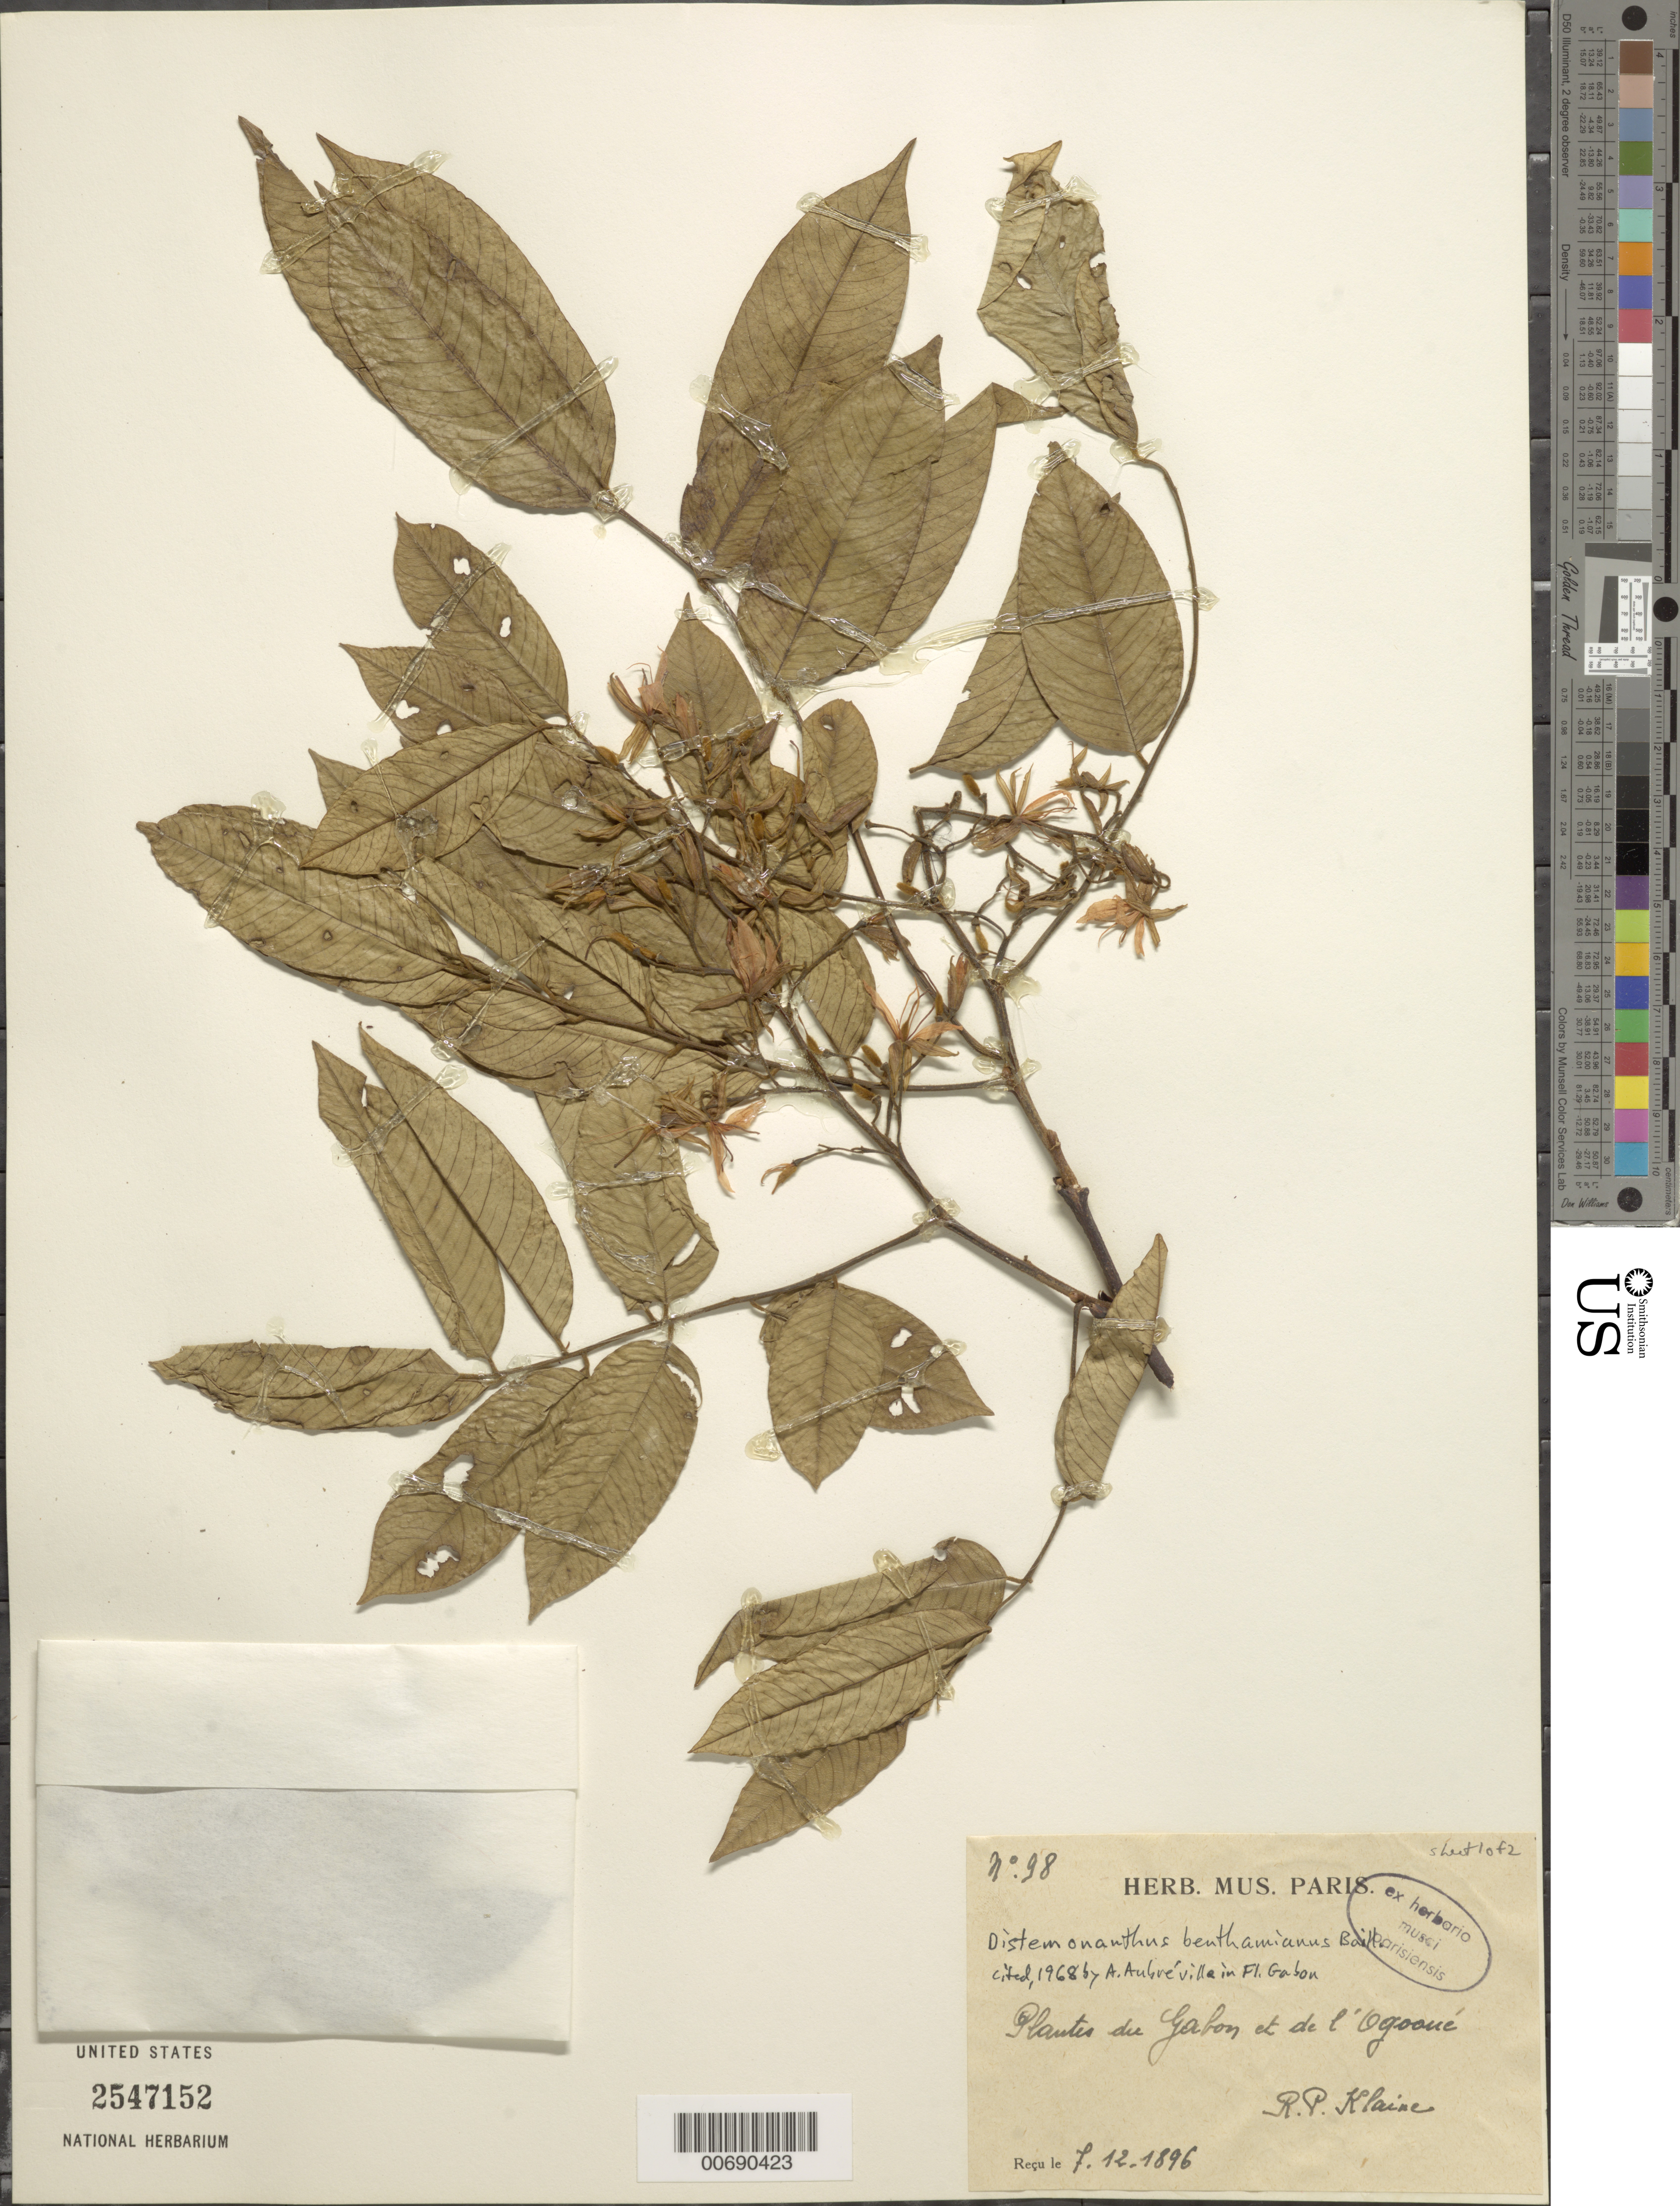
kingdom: Plantae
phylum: Tracheophyta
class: Magnoliopsida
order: Fabales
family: Fabaceae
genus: Distemonanthus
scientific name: Distemonanthus benthamianus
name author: Baill.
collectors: R. Klaine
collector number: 98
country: Gabon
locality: Ogoone.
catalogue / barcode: US 2547152